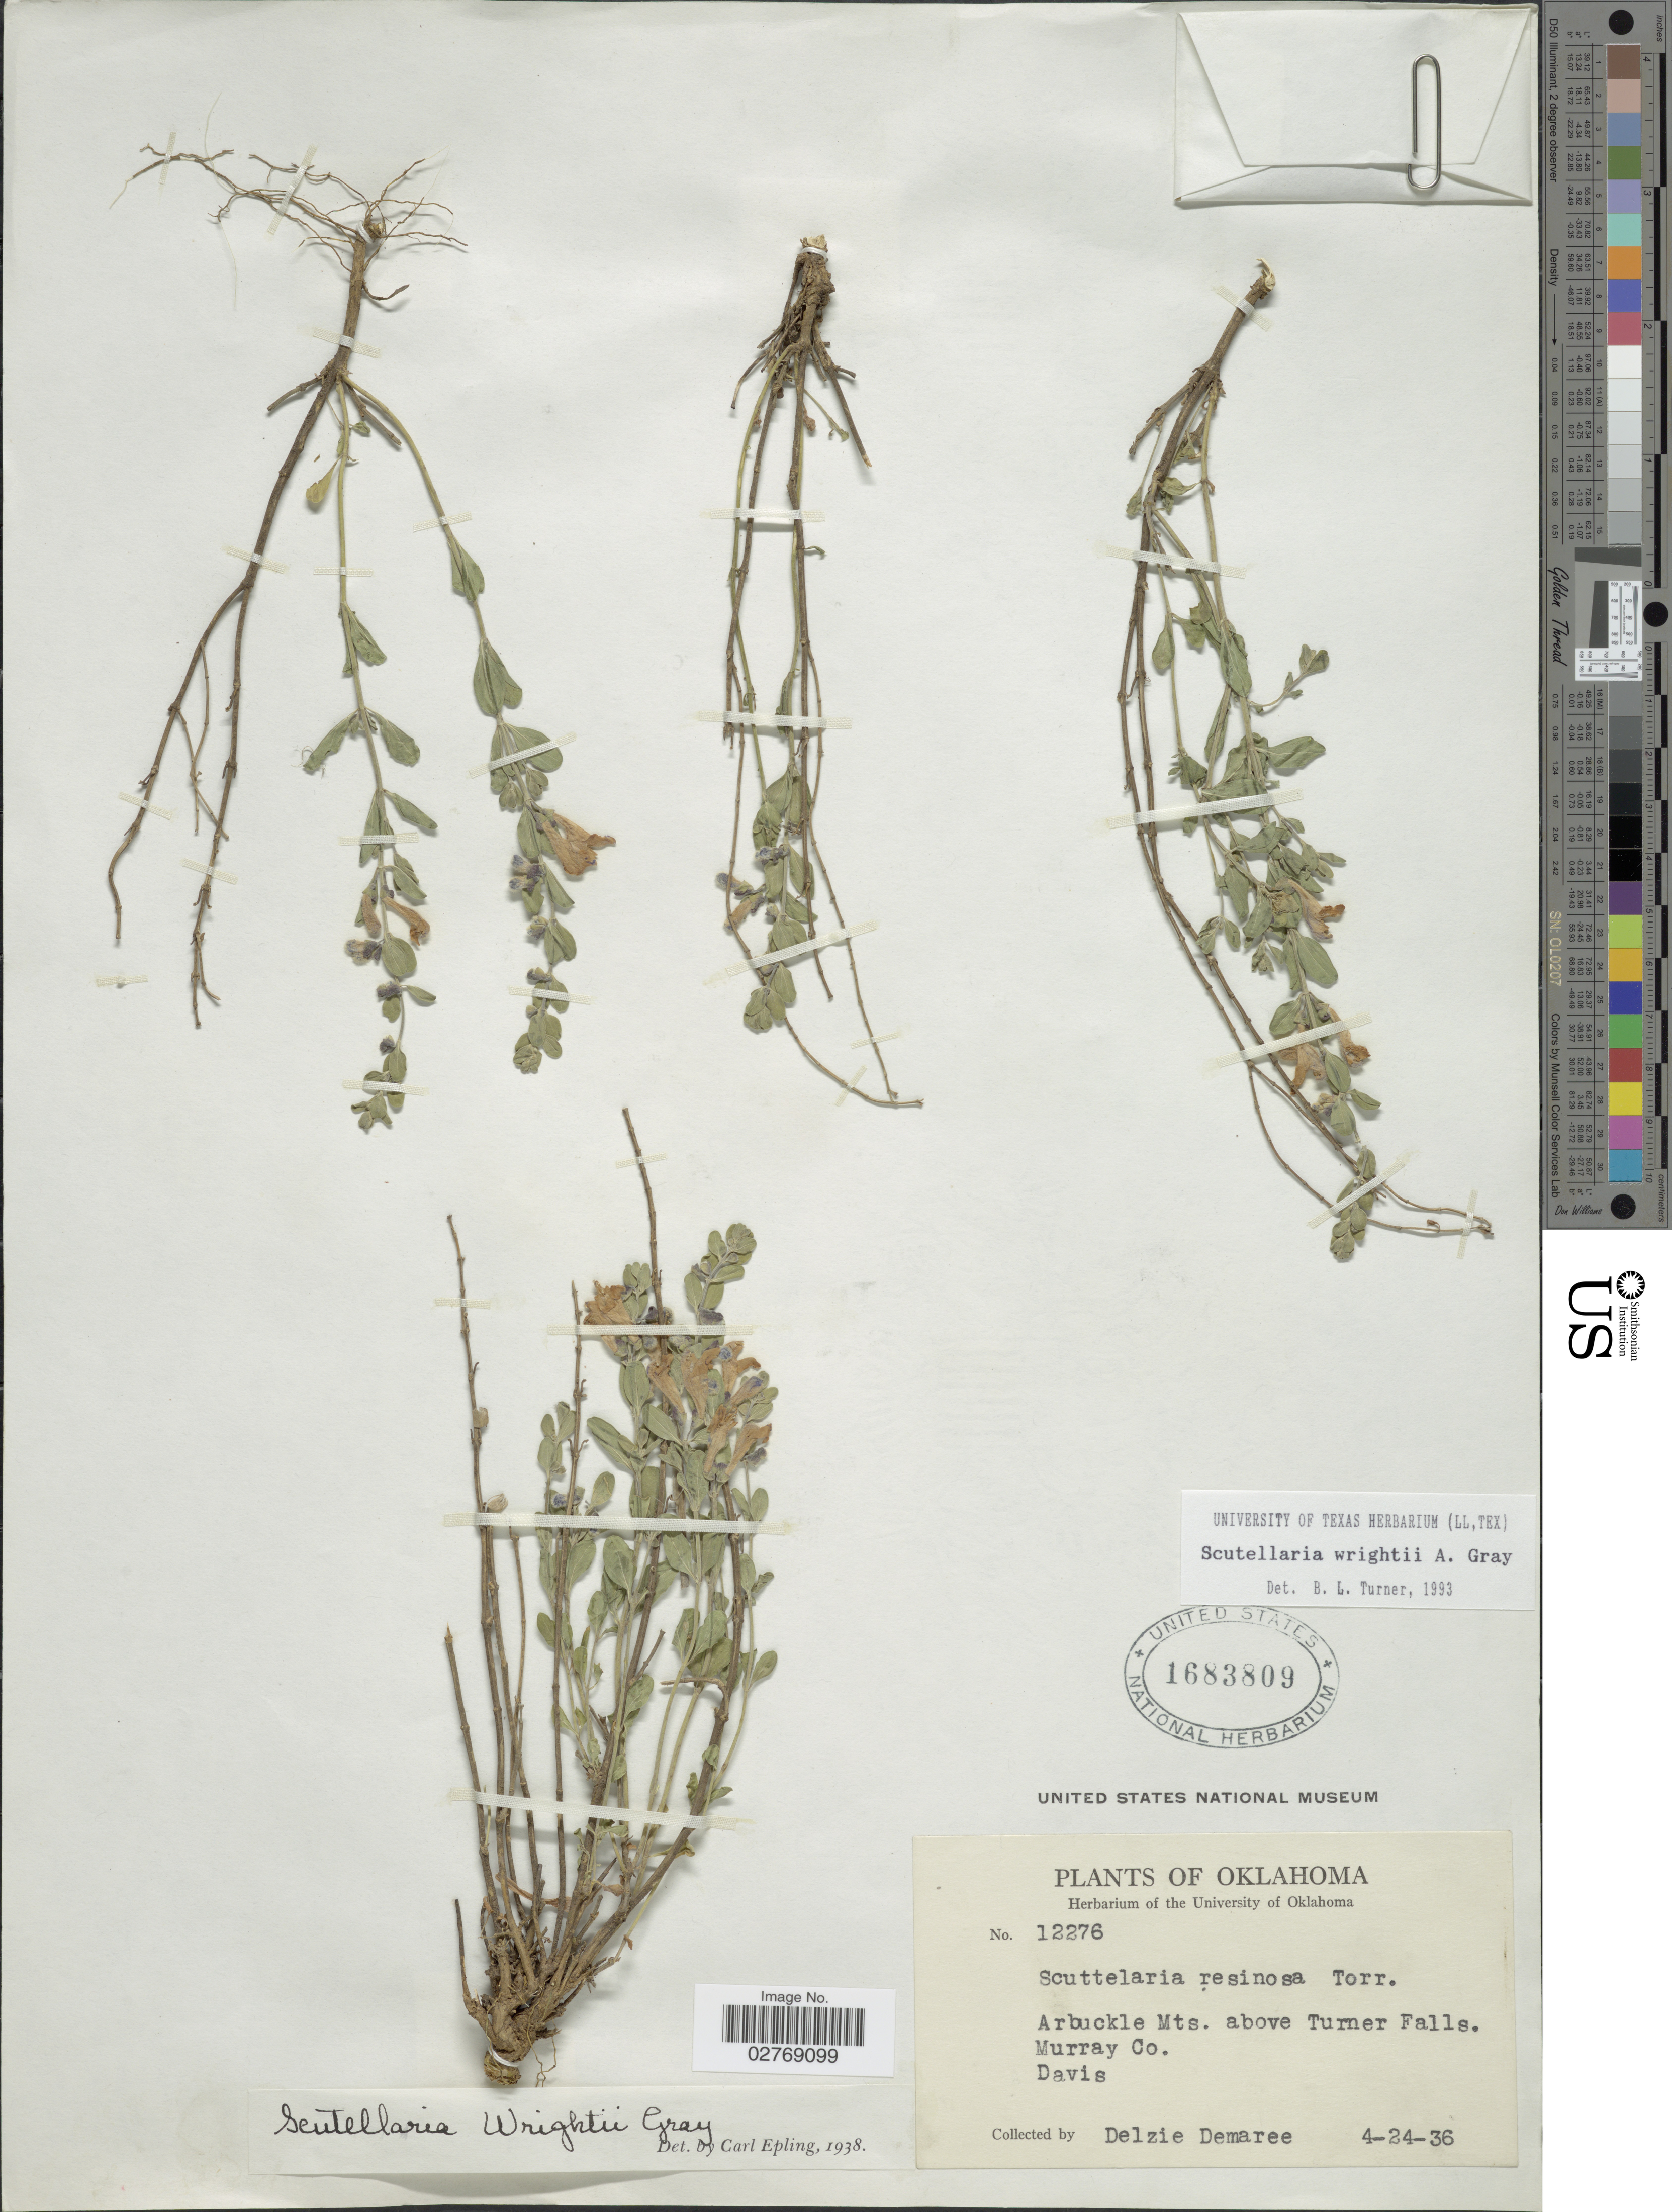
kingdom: Plantae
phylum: Tracheophyta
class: Magnoliopsida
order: Lamiales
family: Lamiaceae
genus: Scutellaria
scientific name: Scutellaria wrightii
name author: A. Gray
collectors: D. Demaree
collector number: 12276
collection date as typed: Transcribed d/m/y: 24/4/36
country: United States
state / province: Oklahoma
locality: Arbuckle Mts. above Turner Falls, Murray Co., Davis.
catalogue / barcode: US 1683809